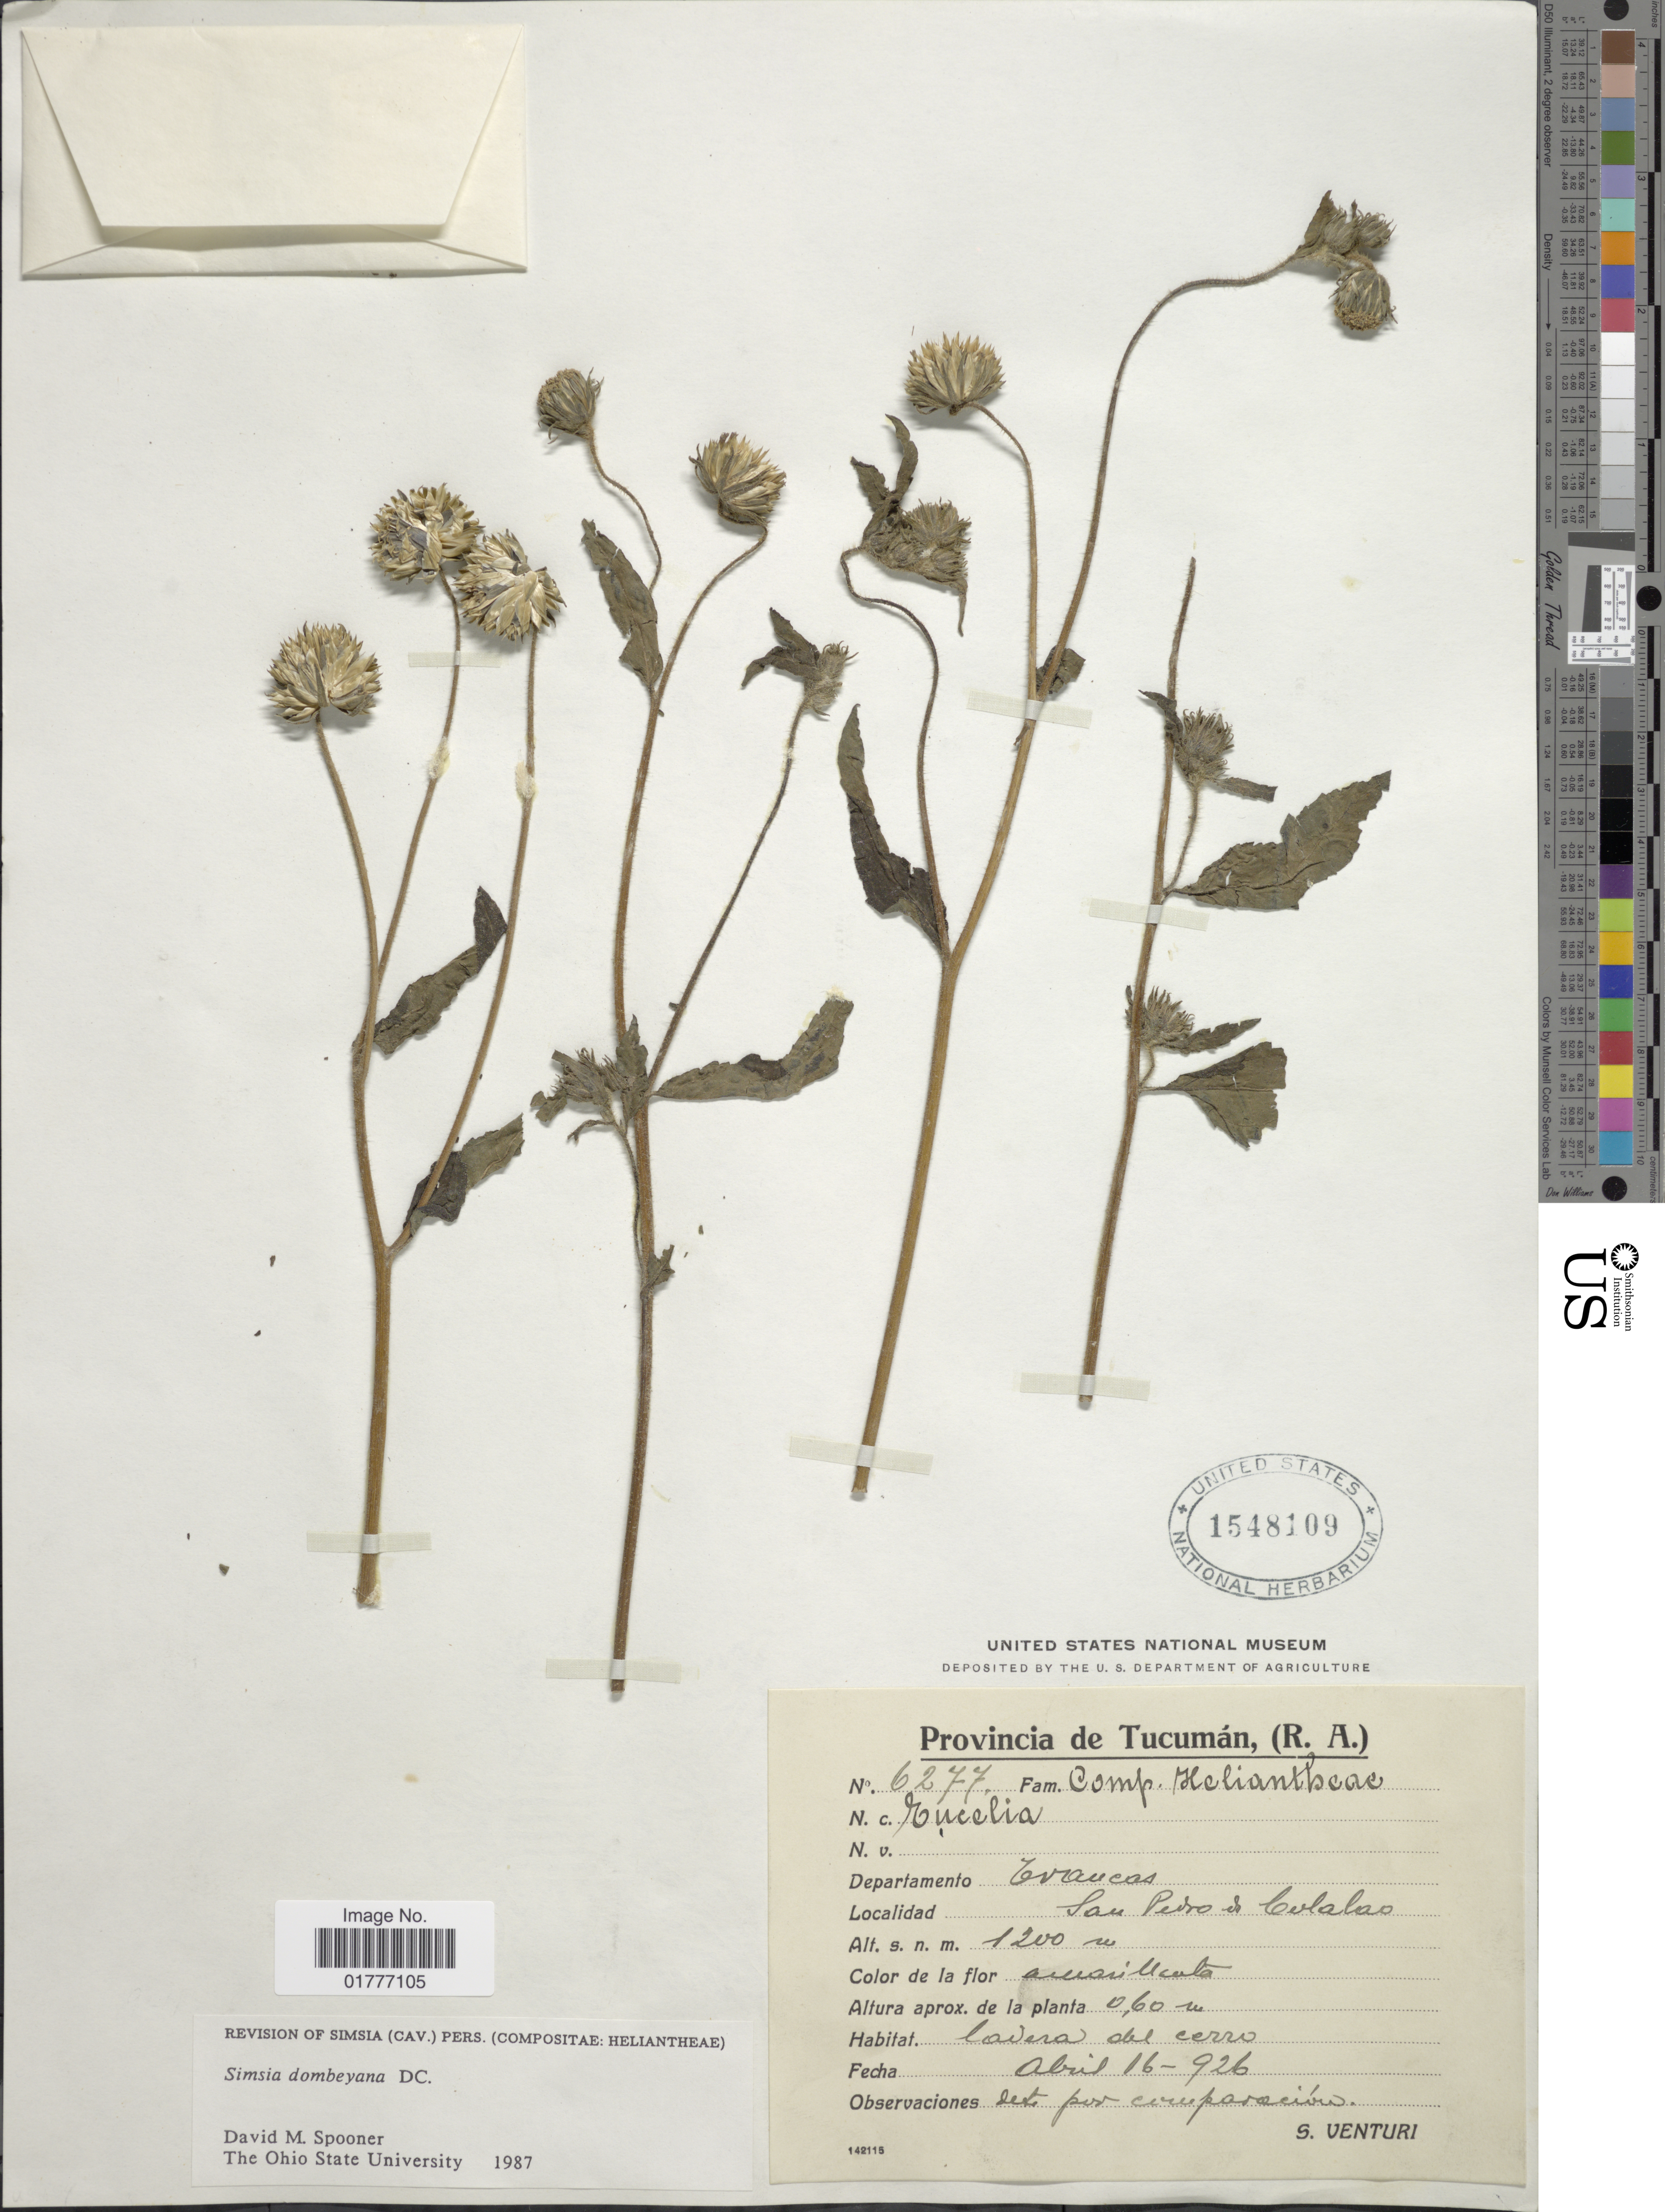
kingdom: Plantae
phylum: Tracheophyta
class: Magnoliopsida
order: Asterales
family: Asteraceae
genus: Simsia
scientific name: Simsia dombeyana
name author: DC.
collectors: S. Venturi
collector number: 6277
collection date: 1926-04-16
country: Argentina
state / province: Tucumán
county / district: Trancas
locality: San Pedro de Colalao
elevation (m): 1200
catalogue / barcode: US 1548109